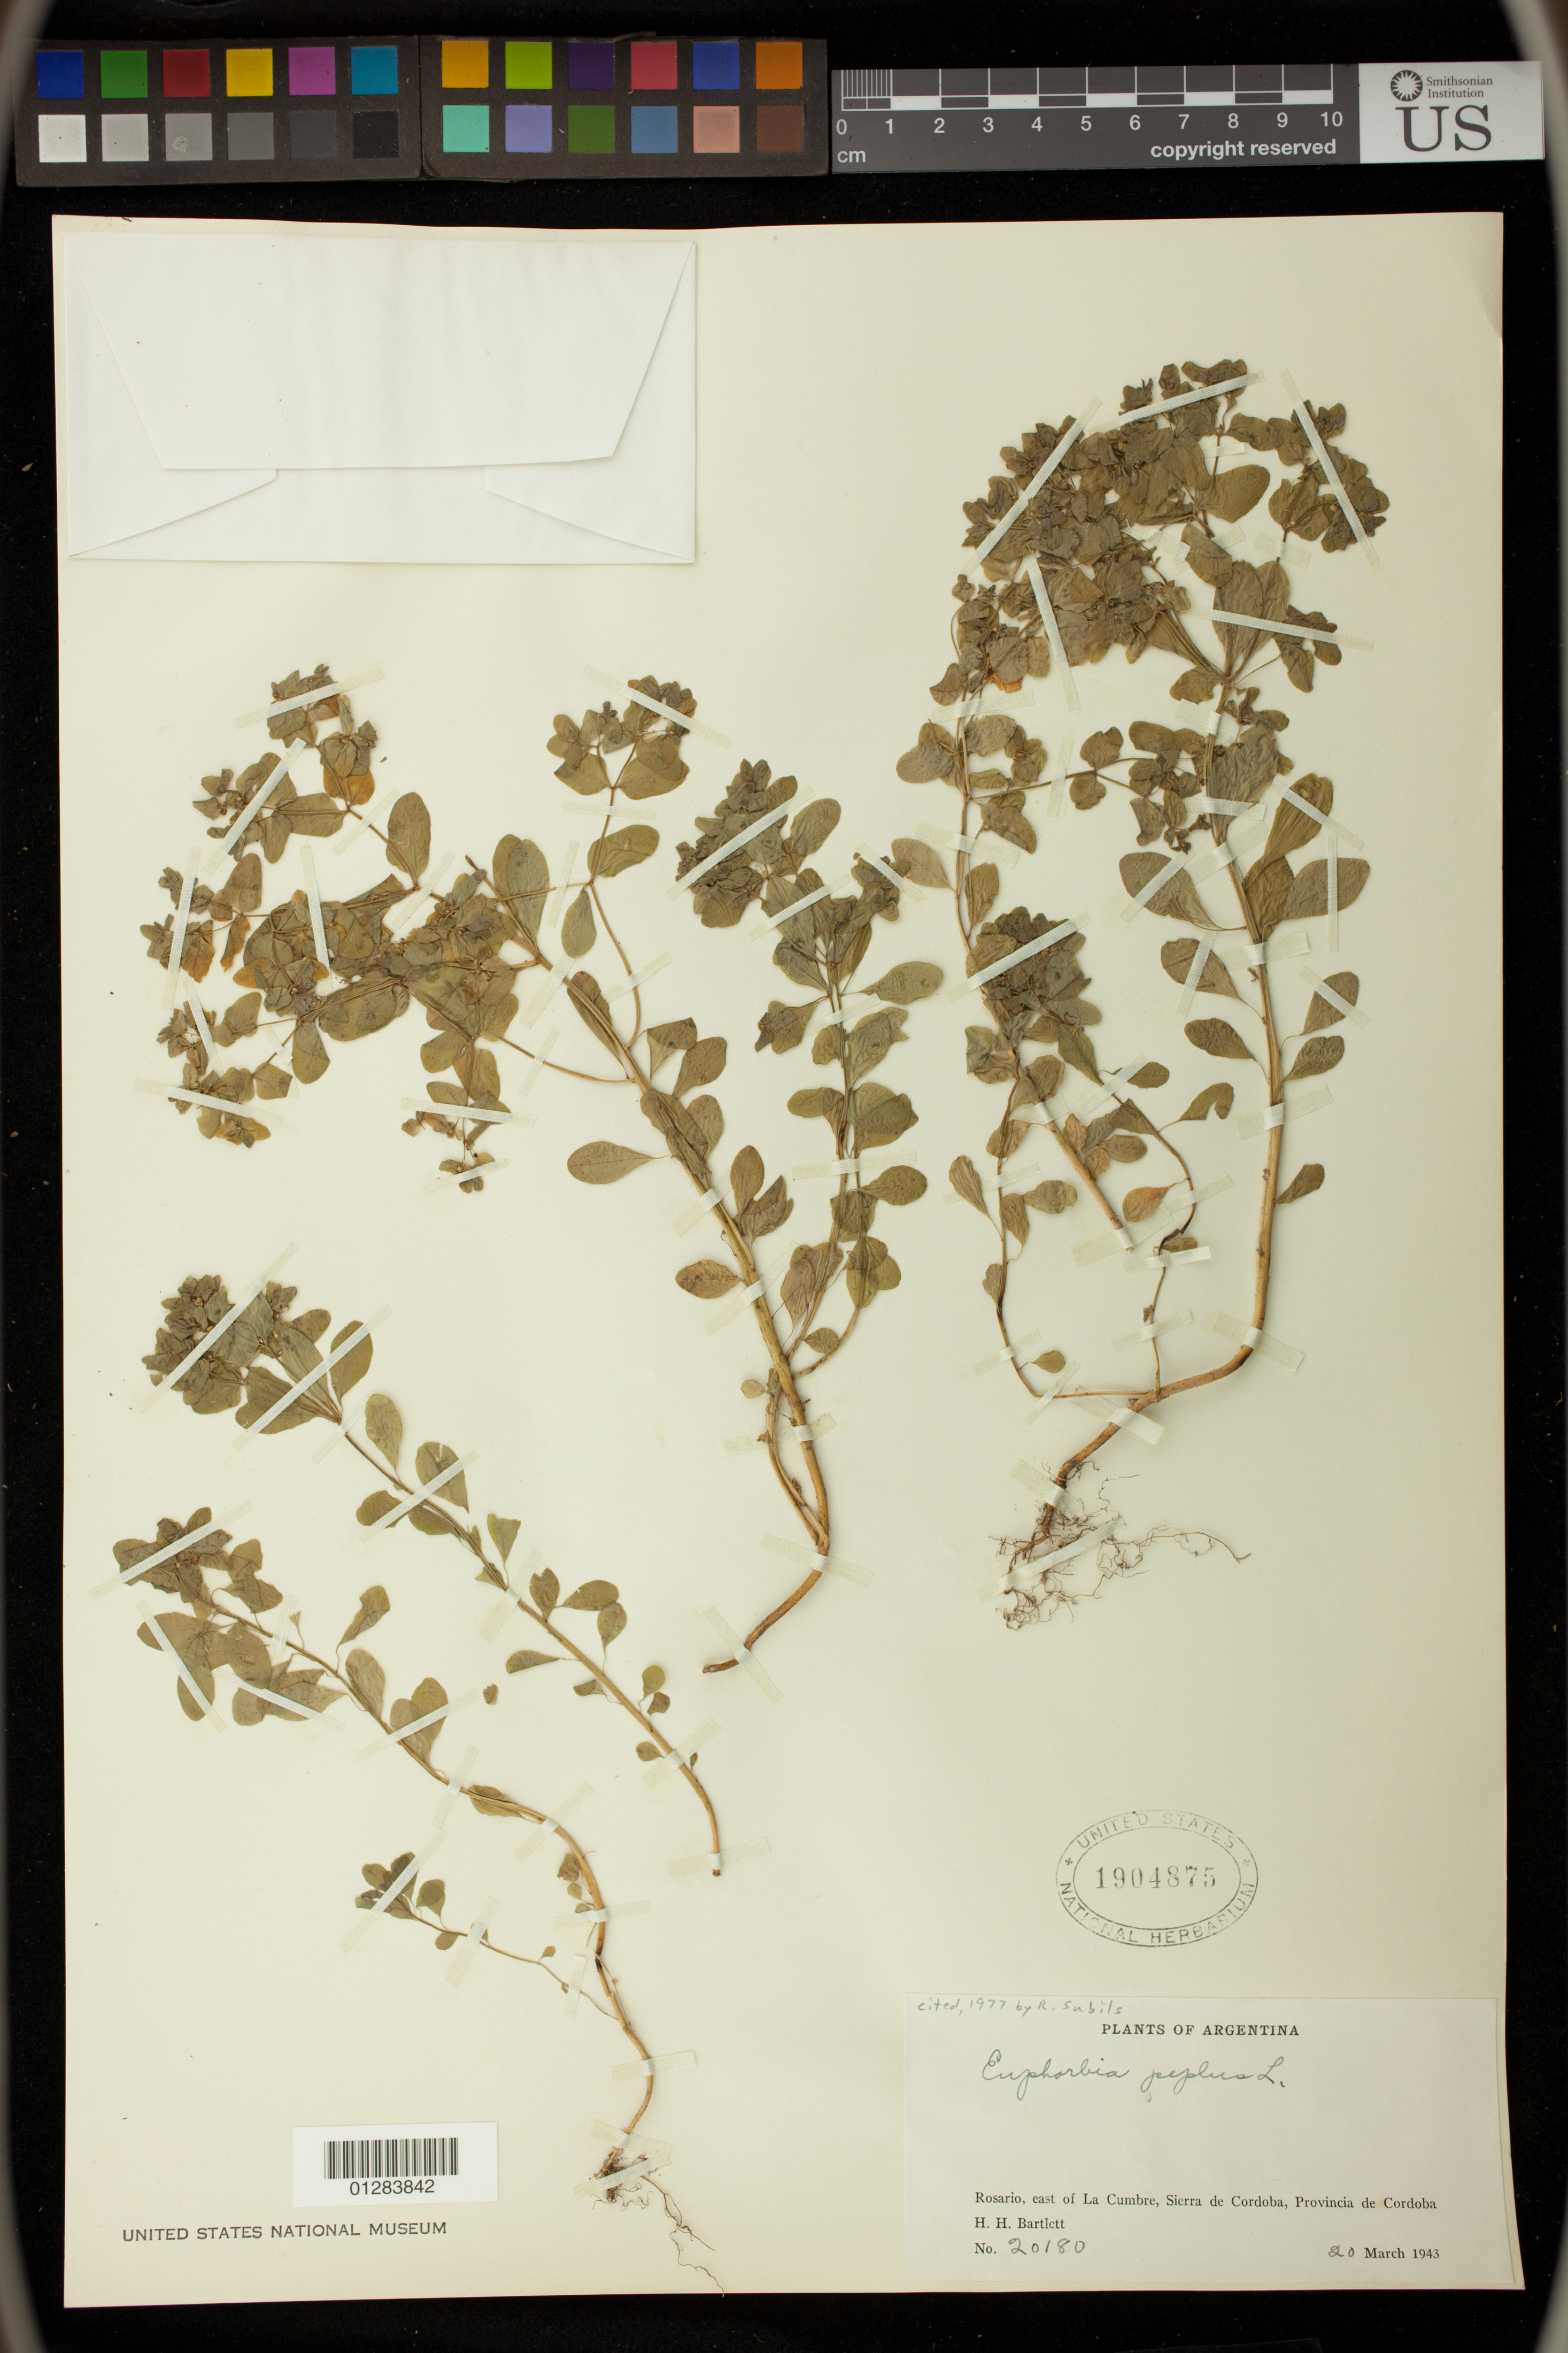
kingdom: Plantae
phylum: Tracheophyta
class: Magnoliopsida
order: Malpighiales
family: Euphorbiaceae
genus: Euphorbia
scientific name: Euphorbia peplus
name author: L.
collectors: H. H. Bartlett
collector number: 20180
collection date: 1943-03-20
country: Argentina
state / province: Cordoba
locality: Rosario, east of La Cumbre, Sierra de Cordoba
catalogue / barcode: US 1904875